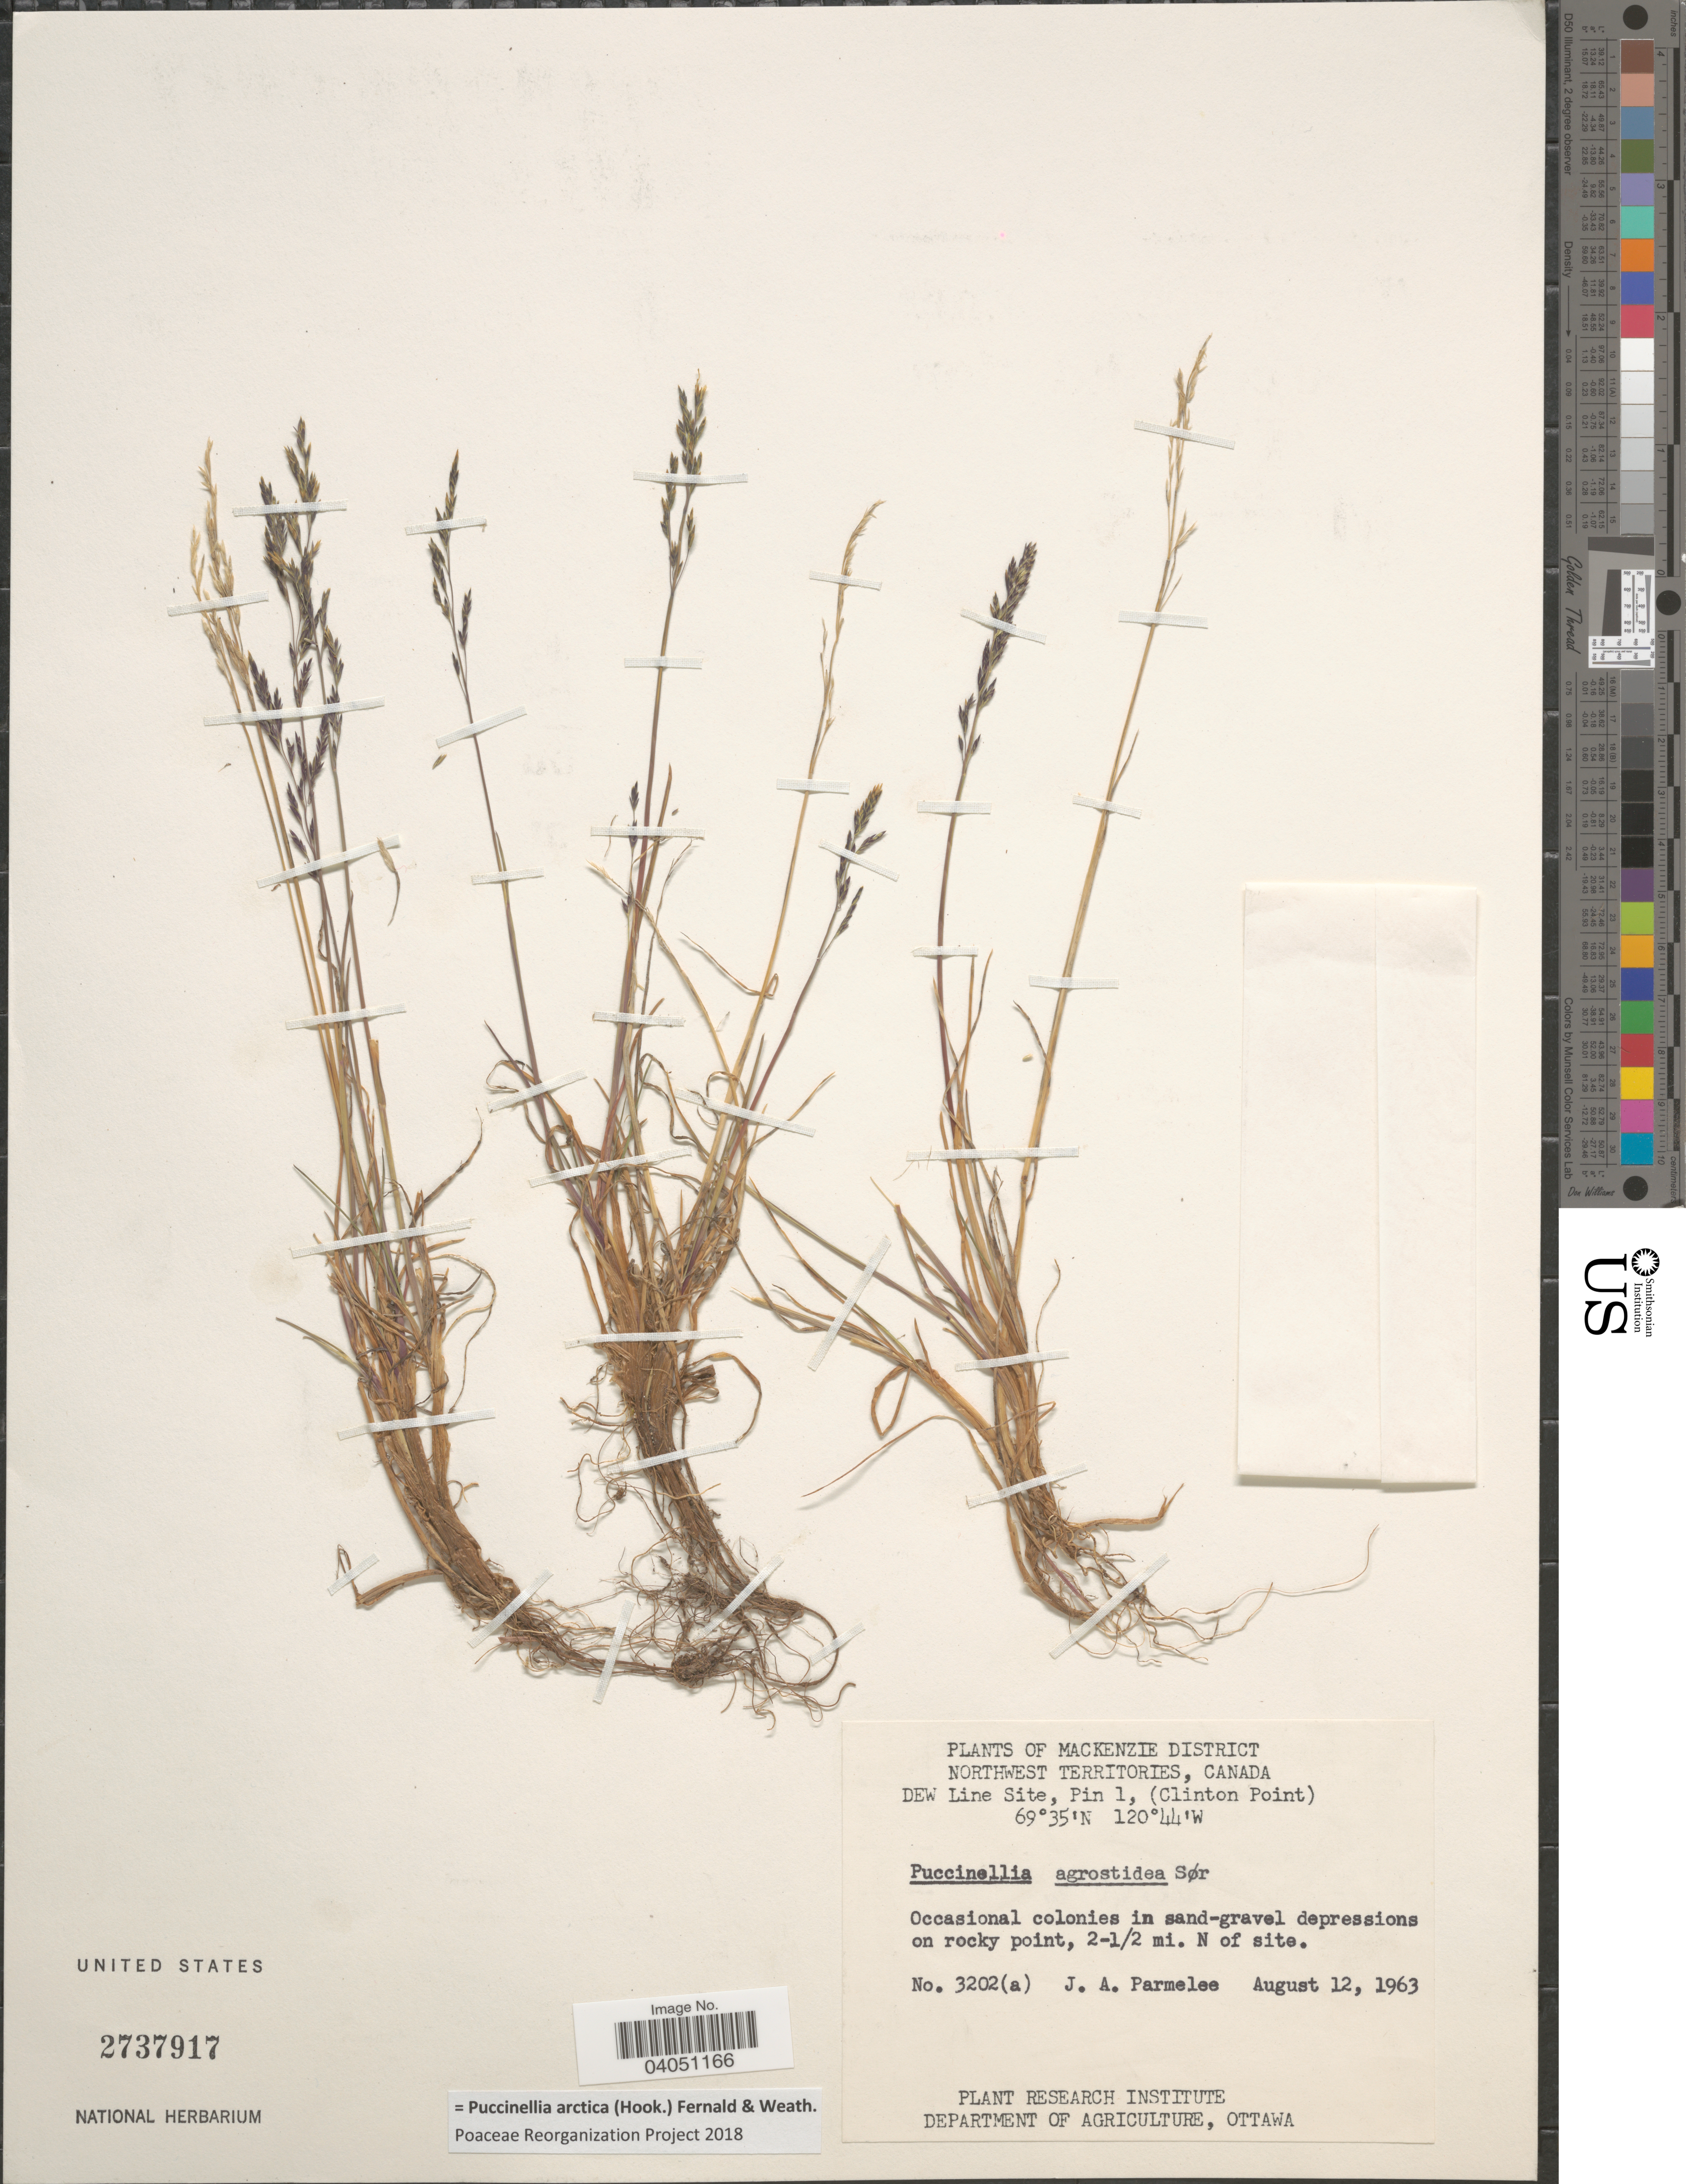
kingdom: Plantae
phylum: Tracheophyta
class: Liliopsida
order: Poales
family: Poaceae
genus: Puccinellia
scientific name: Puccinellia arctica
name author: (Hook.) & Weath.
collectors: J. A. Parmelee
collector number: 3202(a)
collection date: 1963-08-12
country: Canada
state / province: Northwest Territories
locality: Mackenzie District. DEW Line Site, Pin 1, (Clinton Point). 2-1/2 mi. N of site.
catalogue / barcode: US 2737917